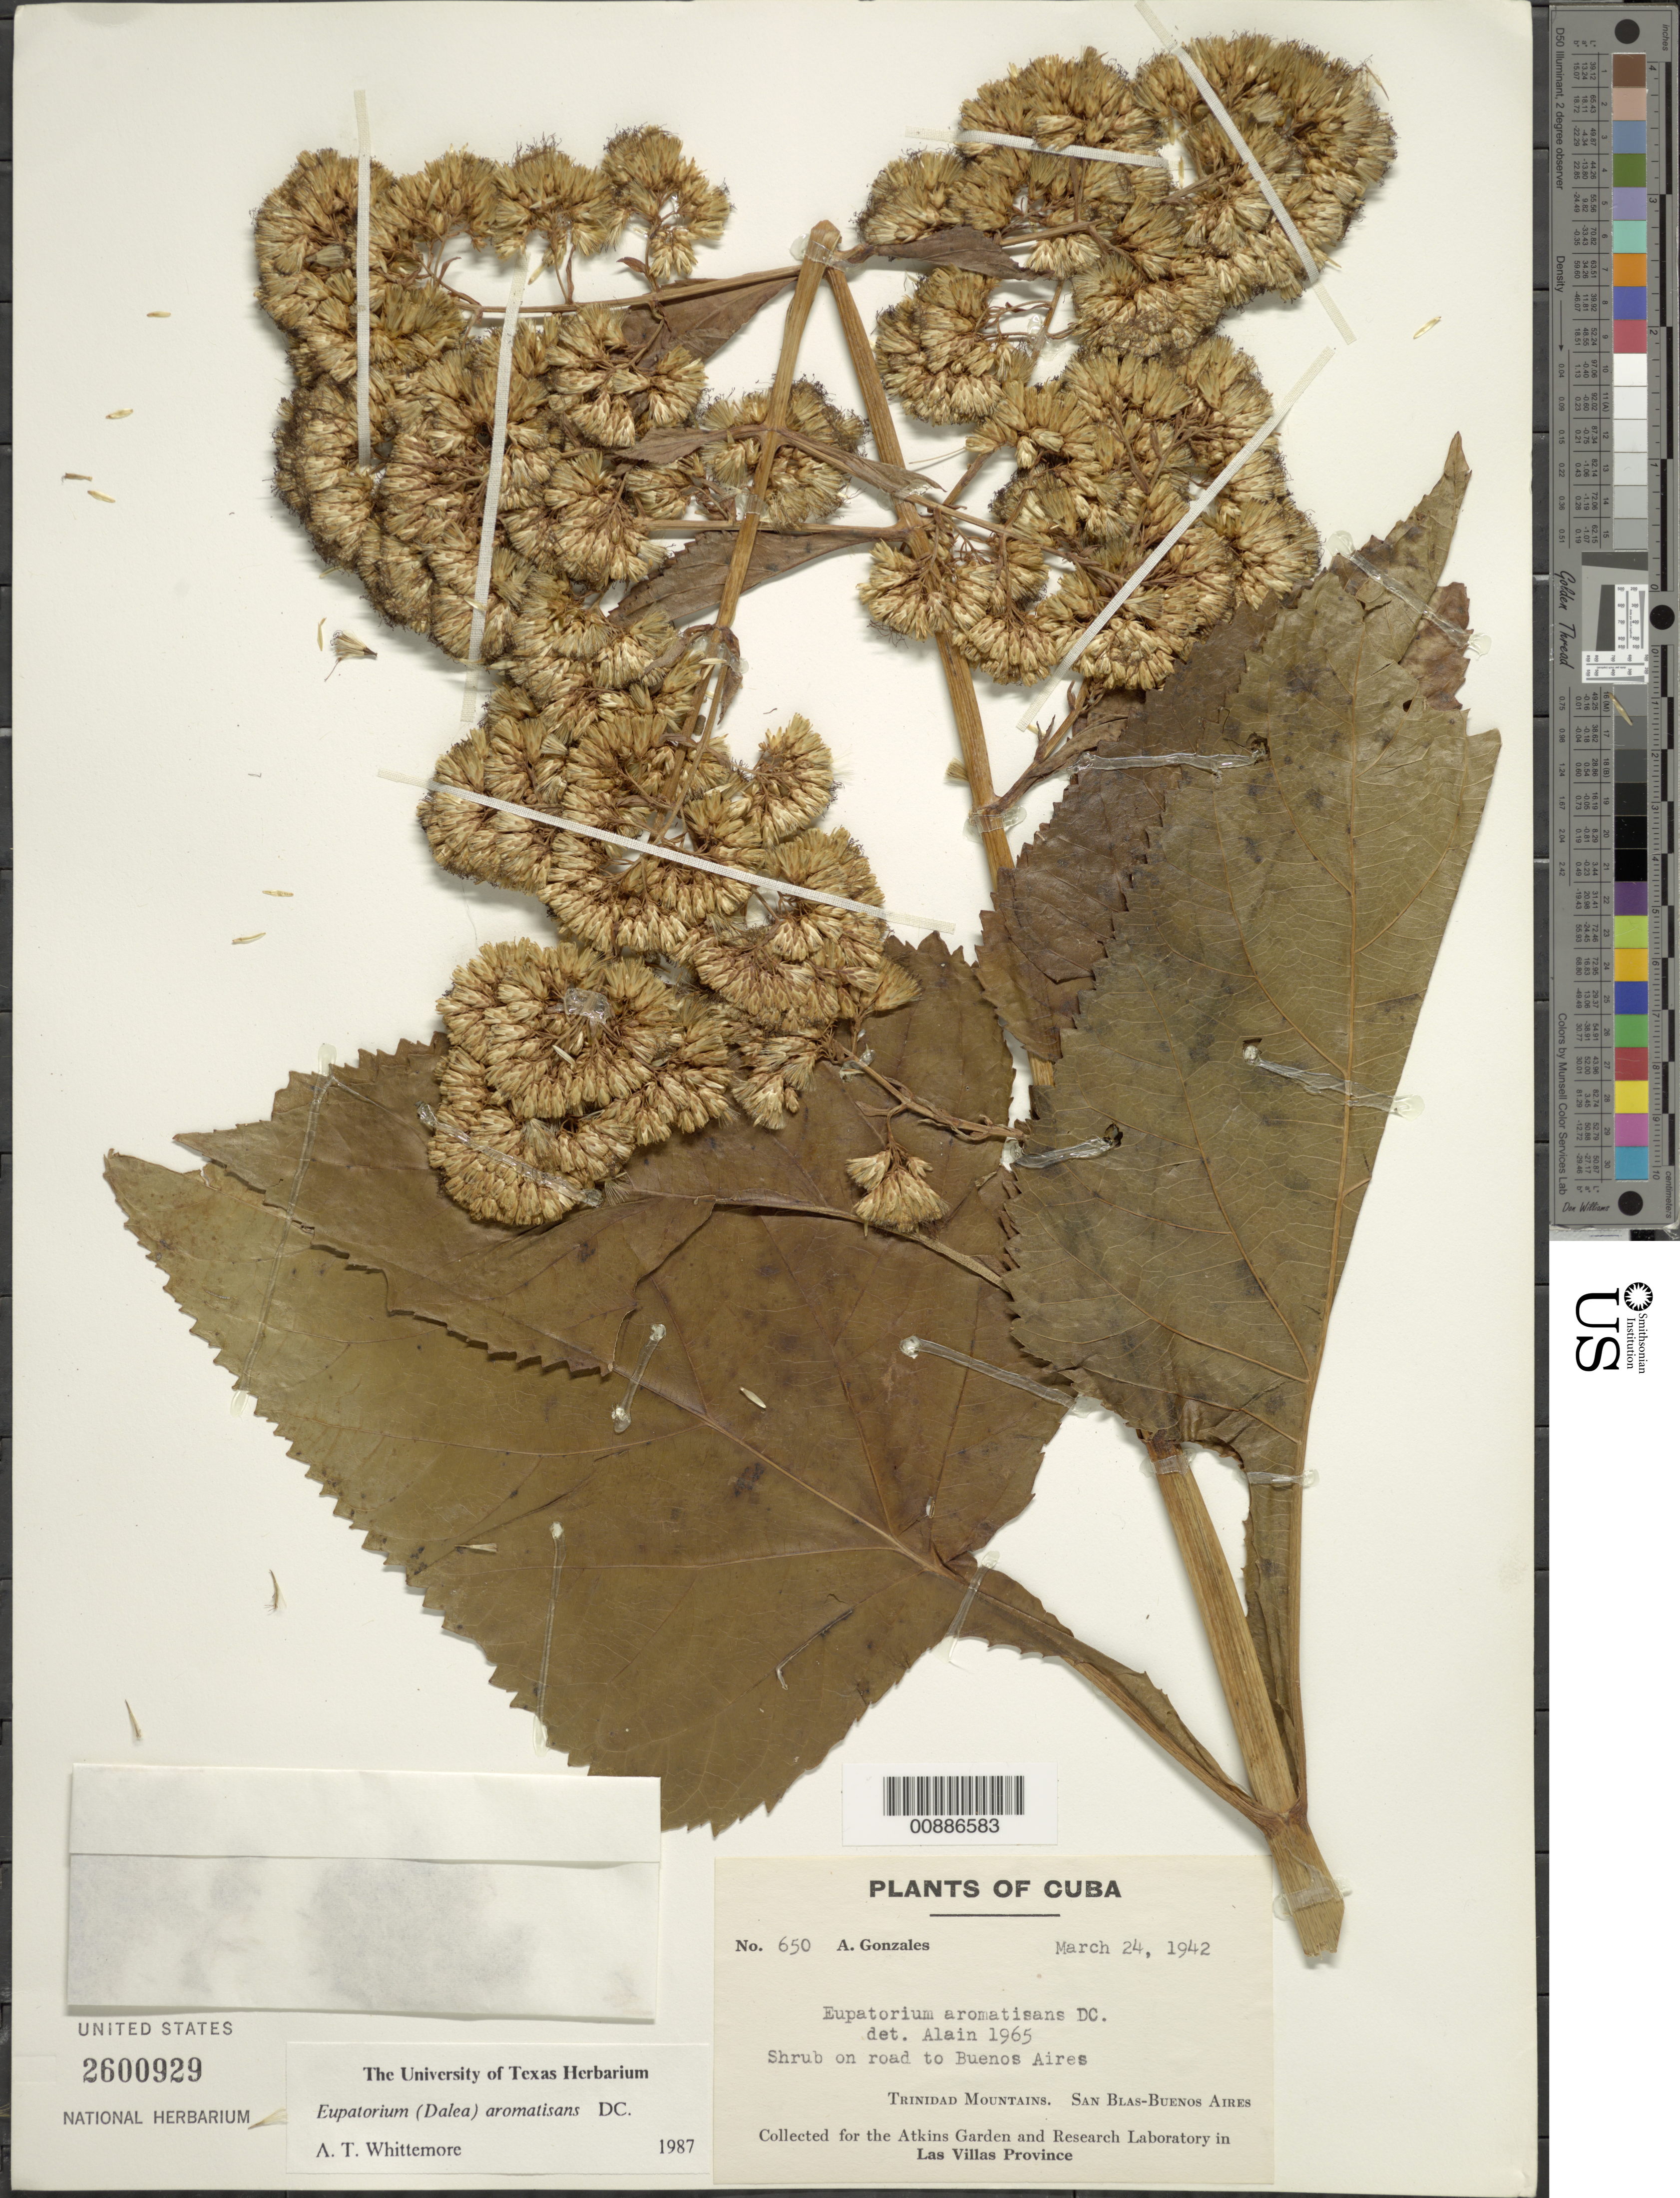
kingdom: Plantae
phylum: Tracheophyta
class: Magnoliopsida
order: Asterales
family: Asteraceae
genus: Critonia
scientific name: Critonia aromatisans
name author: (DC.) R.M. King & H. Rob.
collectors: A. Gonzáles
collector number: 650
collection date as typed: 24 Mar 1942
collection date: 1942-03-24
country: Cuba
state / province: Las Villas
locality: Trinidad Mountains. San Blas-Buenos Aires. On road to Buenos Aires.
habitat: Along road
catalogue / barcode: US 2600929